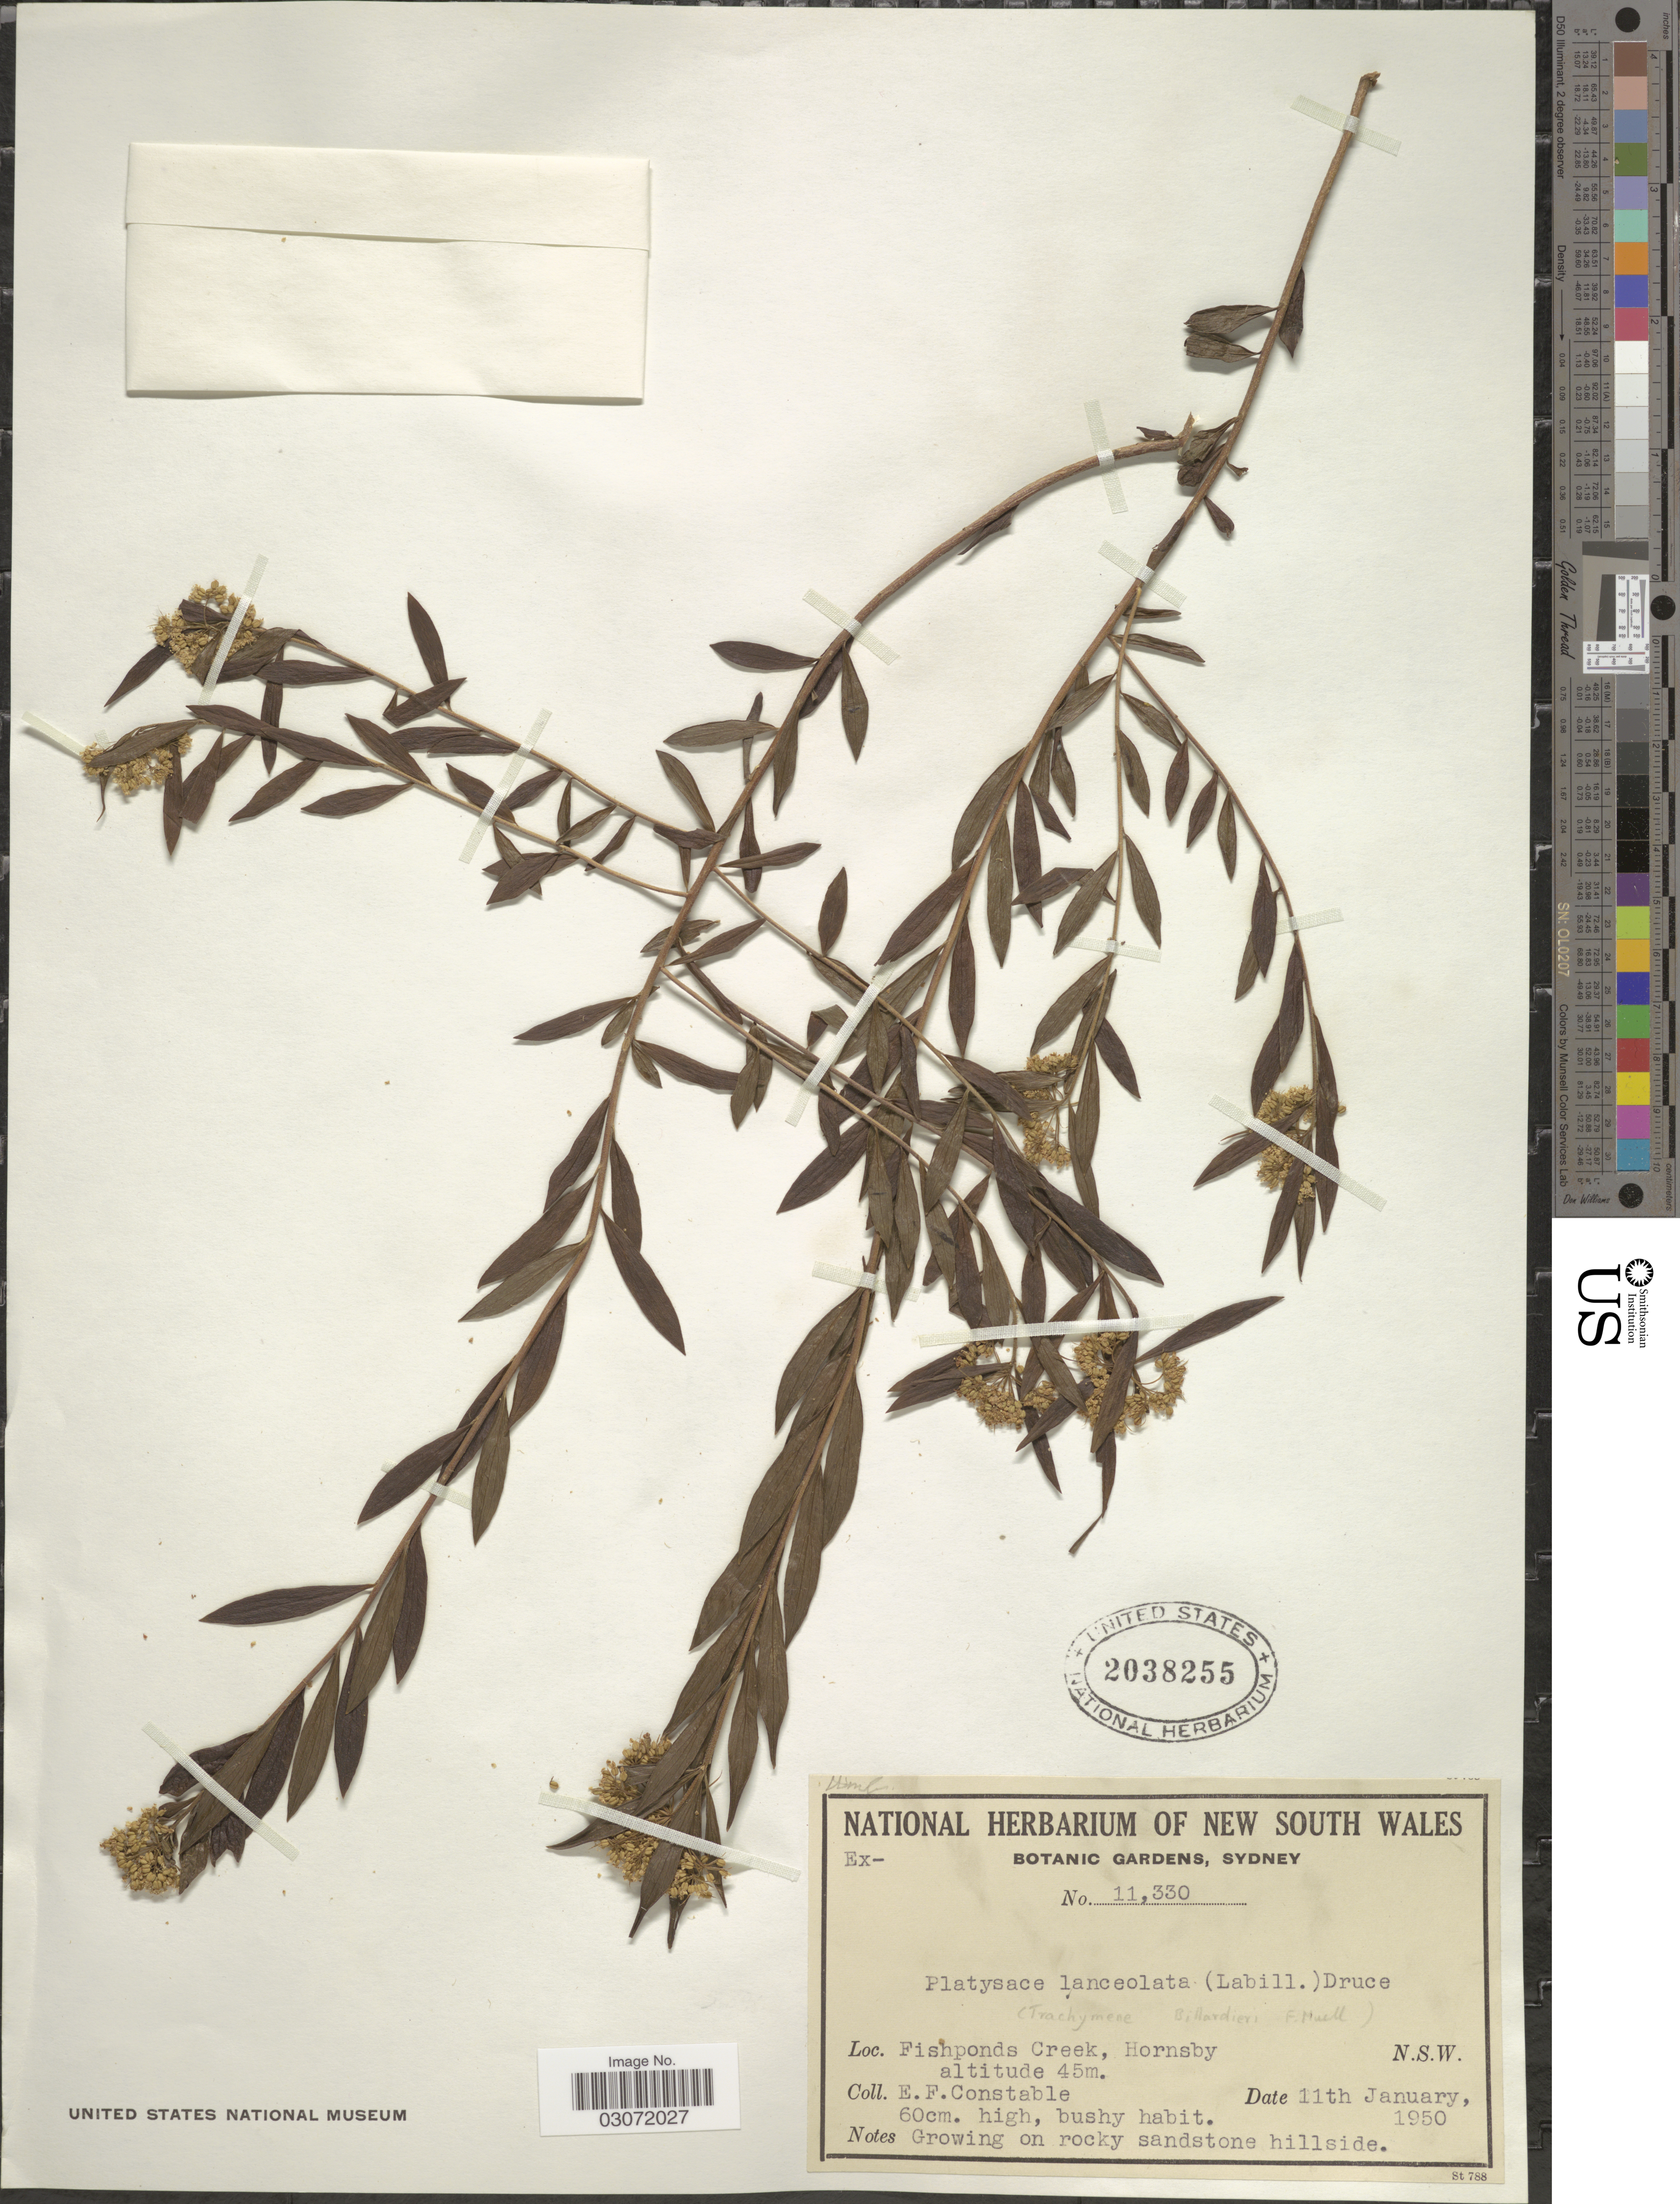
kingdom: Plantae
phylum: Tracheophyta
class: Magnoliopsida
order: Apiales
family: Apiaceae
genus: Platysace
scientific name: Platysace lanceolata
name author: Druce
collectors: E. F. Constable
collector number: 11330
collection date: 1950-01-11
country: Australia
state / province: New South Wales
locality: Fishponds Creek, Hornsby. N.S.W.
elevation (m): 45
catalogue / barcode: US 2038255